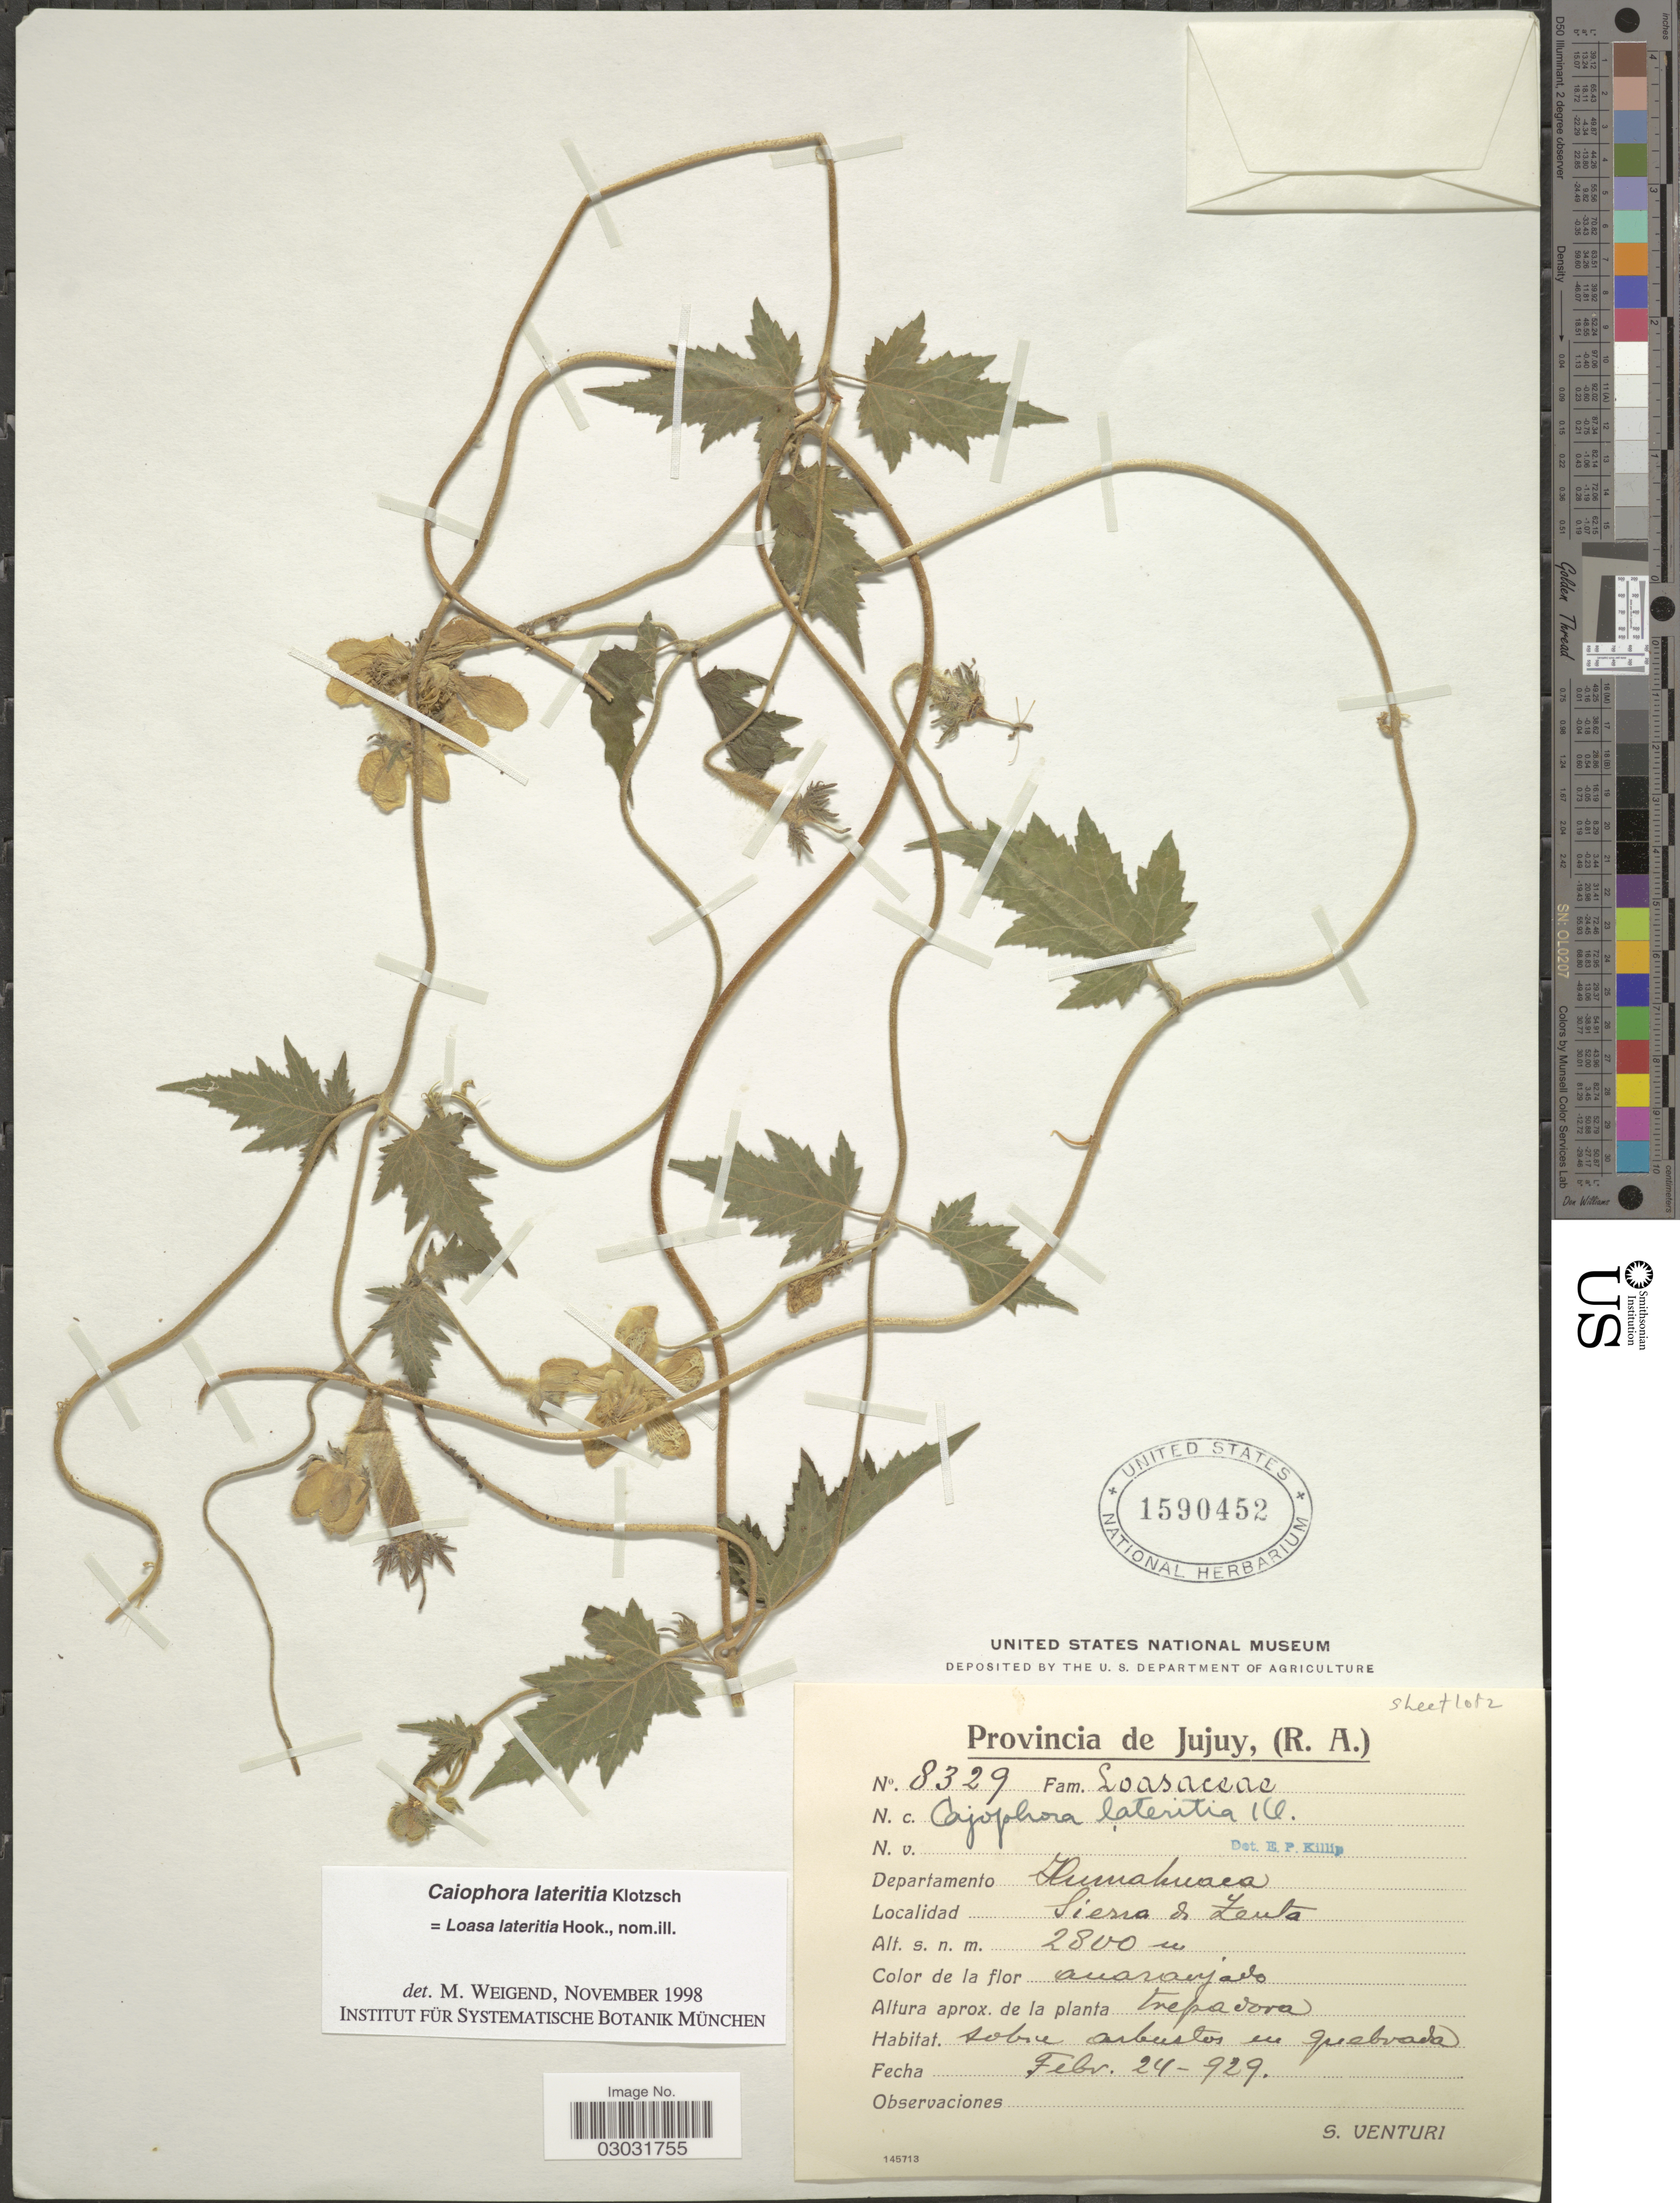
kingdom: Plantae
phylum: Tracheophyta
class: Magnoliopsida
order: Cornales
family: Loasaceae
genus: Caiophora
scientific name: Caiophora lateritia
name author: Klotzsch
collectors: S. Venturi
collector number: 8329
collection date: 1929-02-24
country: Argentina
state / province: Jujuy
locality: Departamento Humahuaca. Sierra de Zenta.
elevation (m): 2800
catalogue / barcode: US 1590452